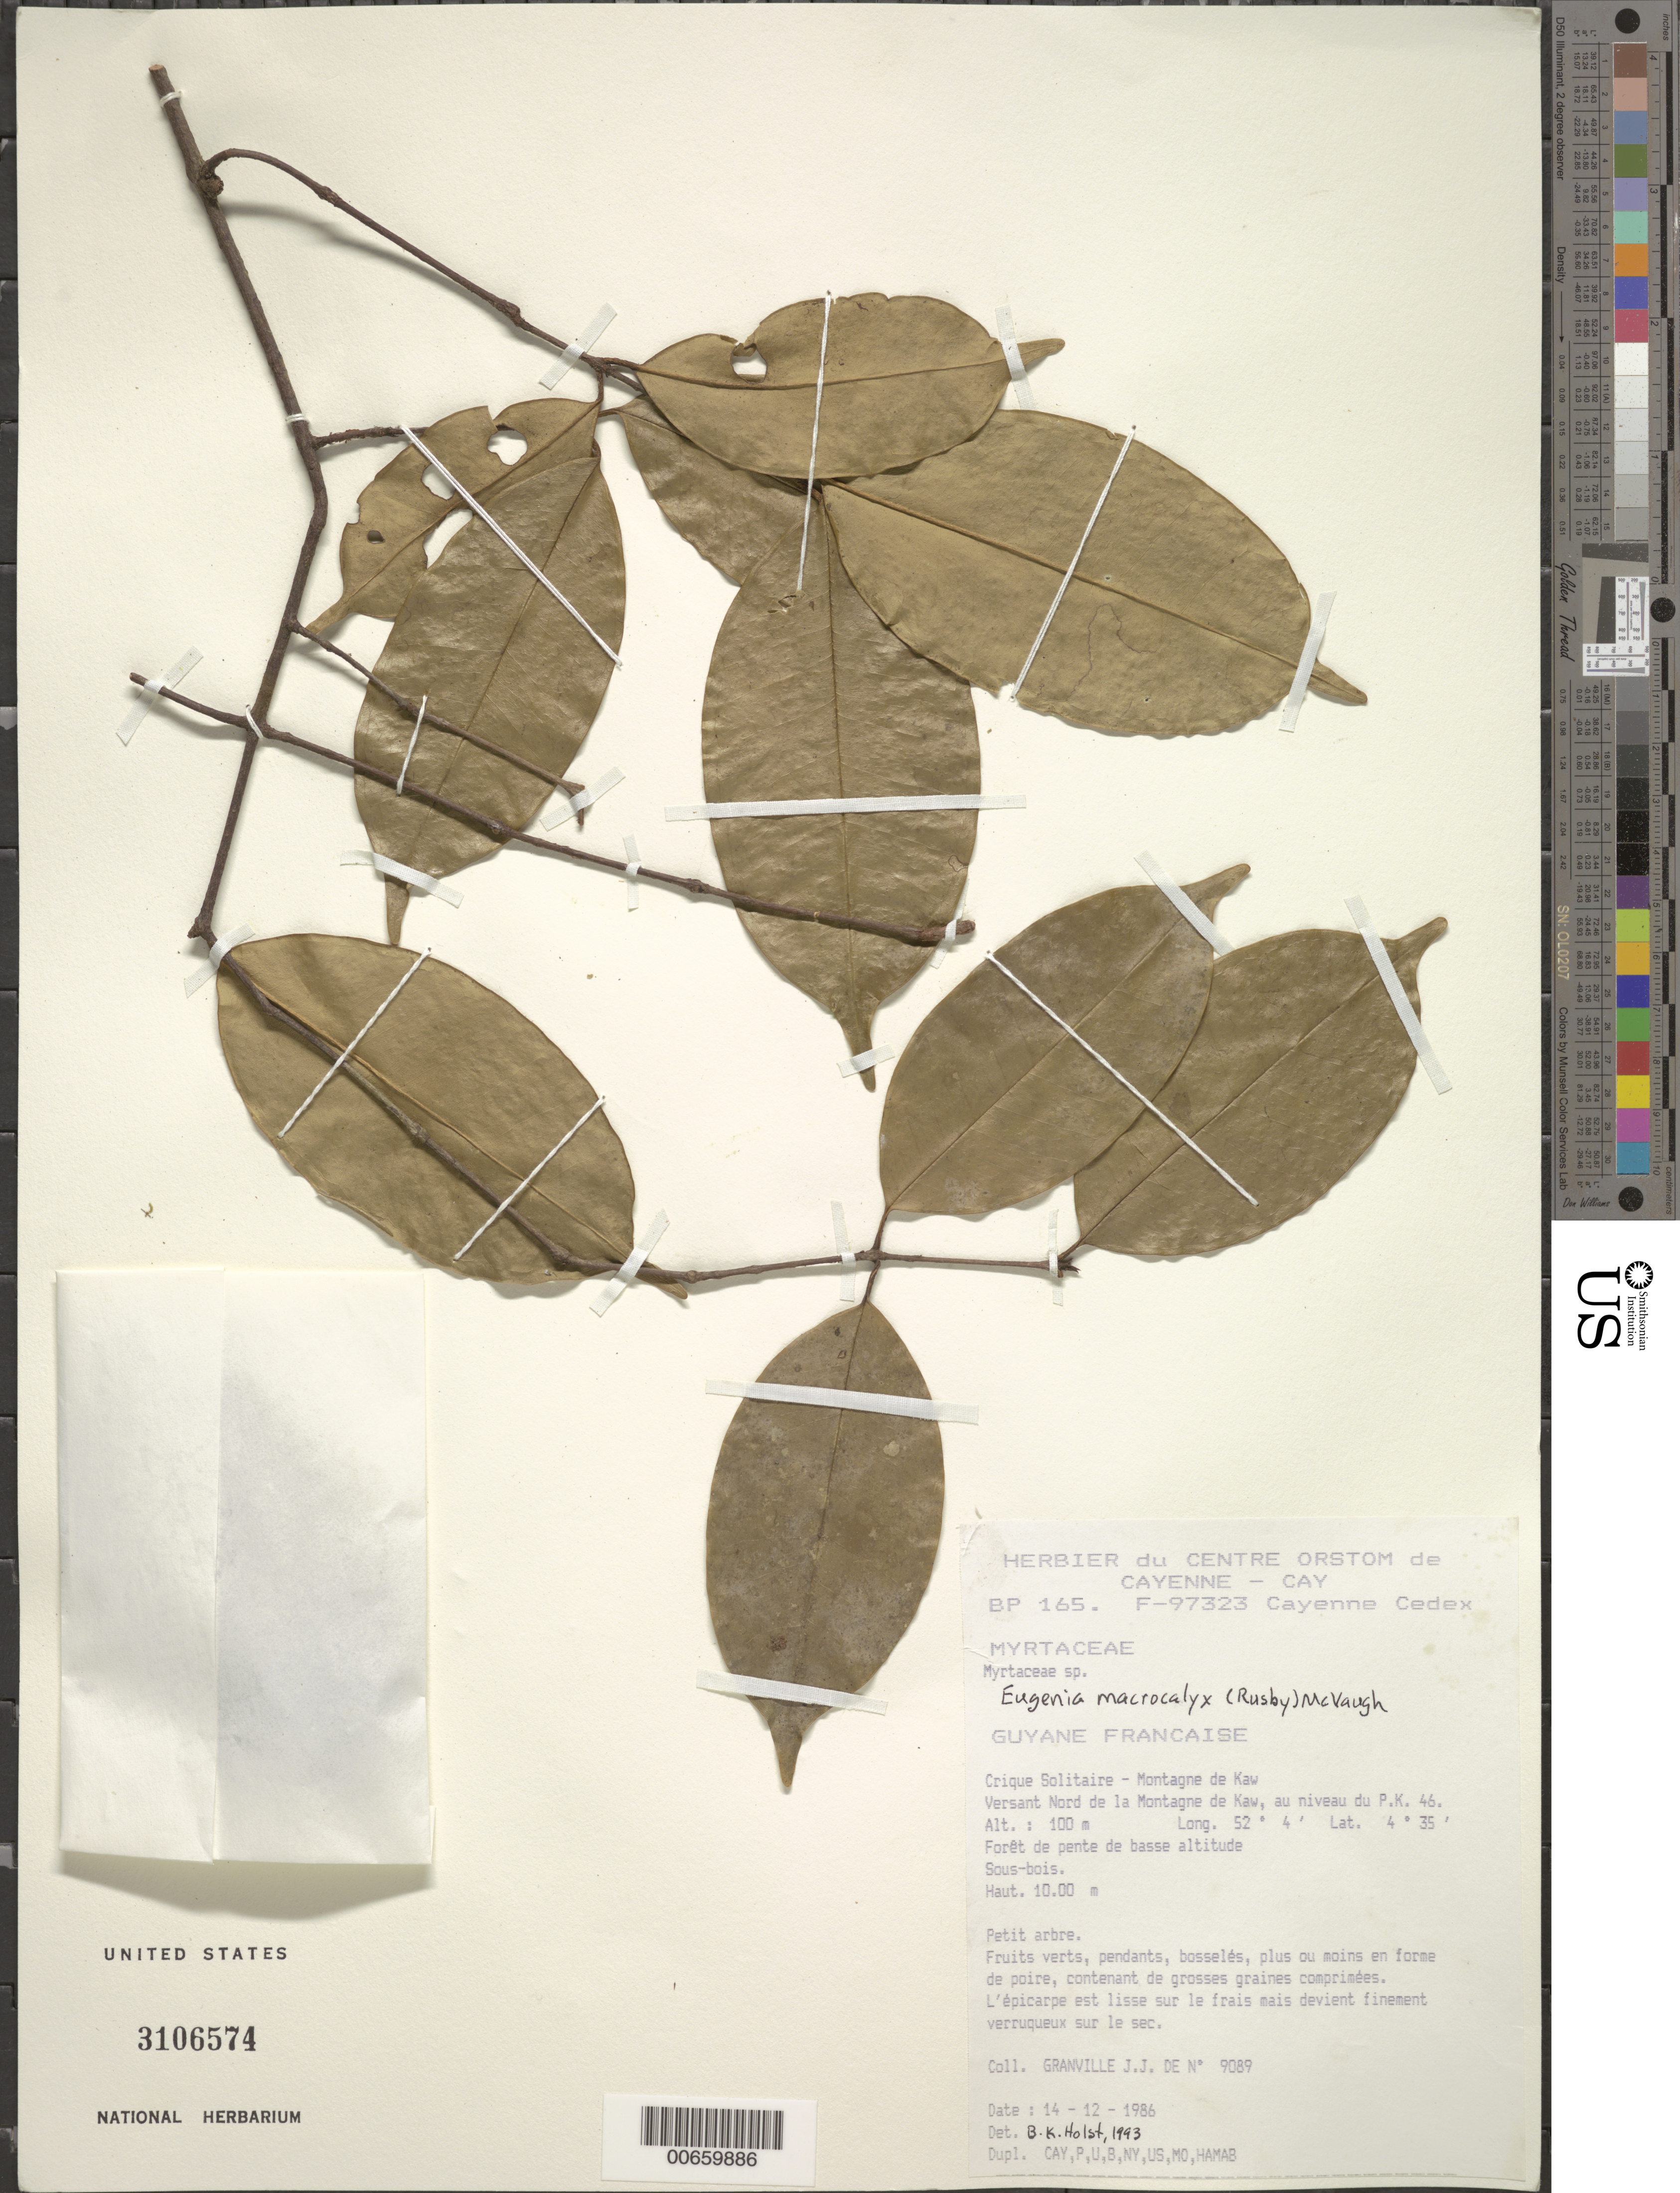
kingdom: Plantae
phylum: Tracheophyta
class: Magnoliopsida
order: Myrtales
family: Myrtaceae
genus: Eugenia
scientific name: Eugenia wentii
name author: Amshoff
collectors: J.-J. de Granville et al.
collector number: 9089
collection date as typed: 14-Dec-86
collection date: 1986-12-14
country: French Guiana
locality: Crique Solitaire, Montagne de Kaw, versant Nord, au niveau du PK 46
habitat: Forêt de pente de basse altitude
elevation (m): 100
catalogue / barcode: US 3106574